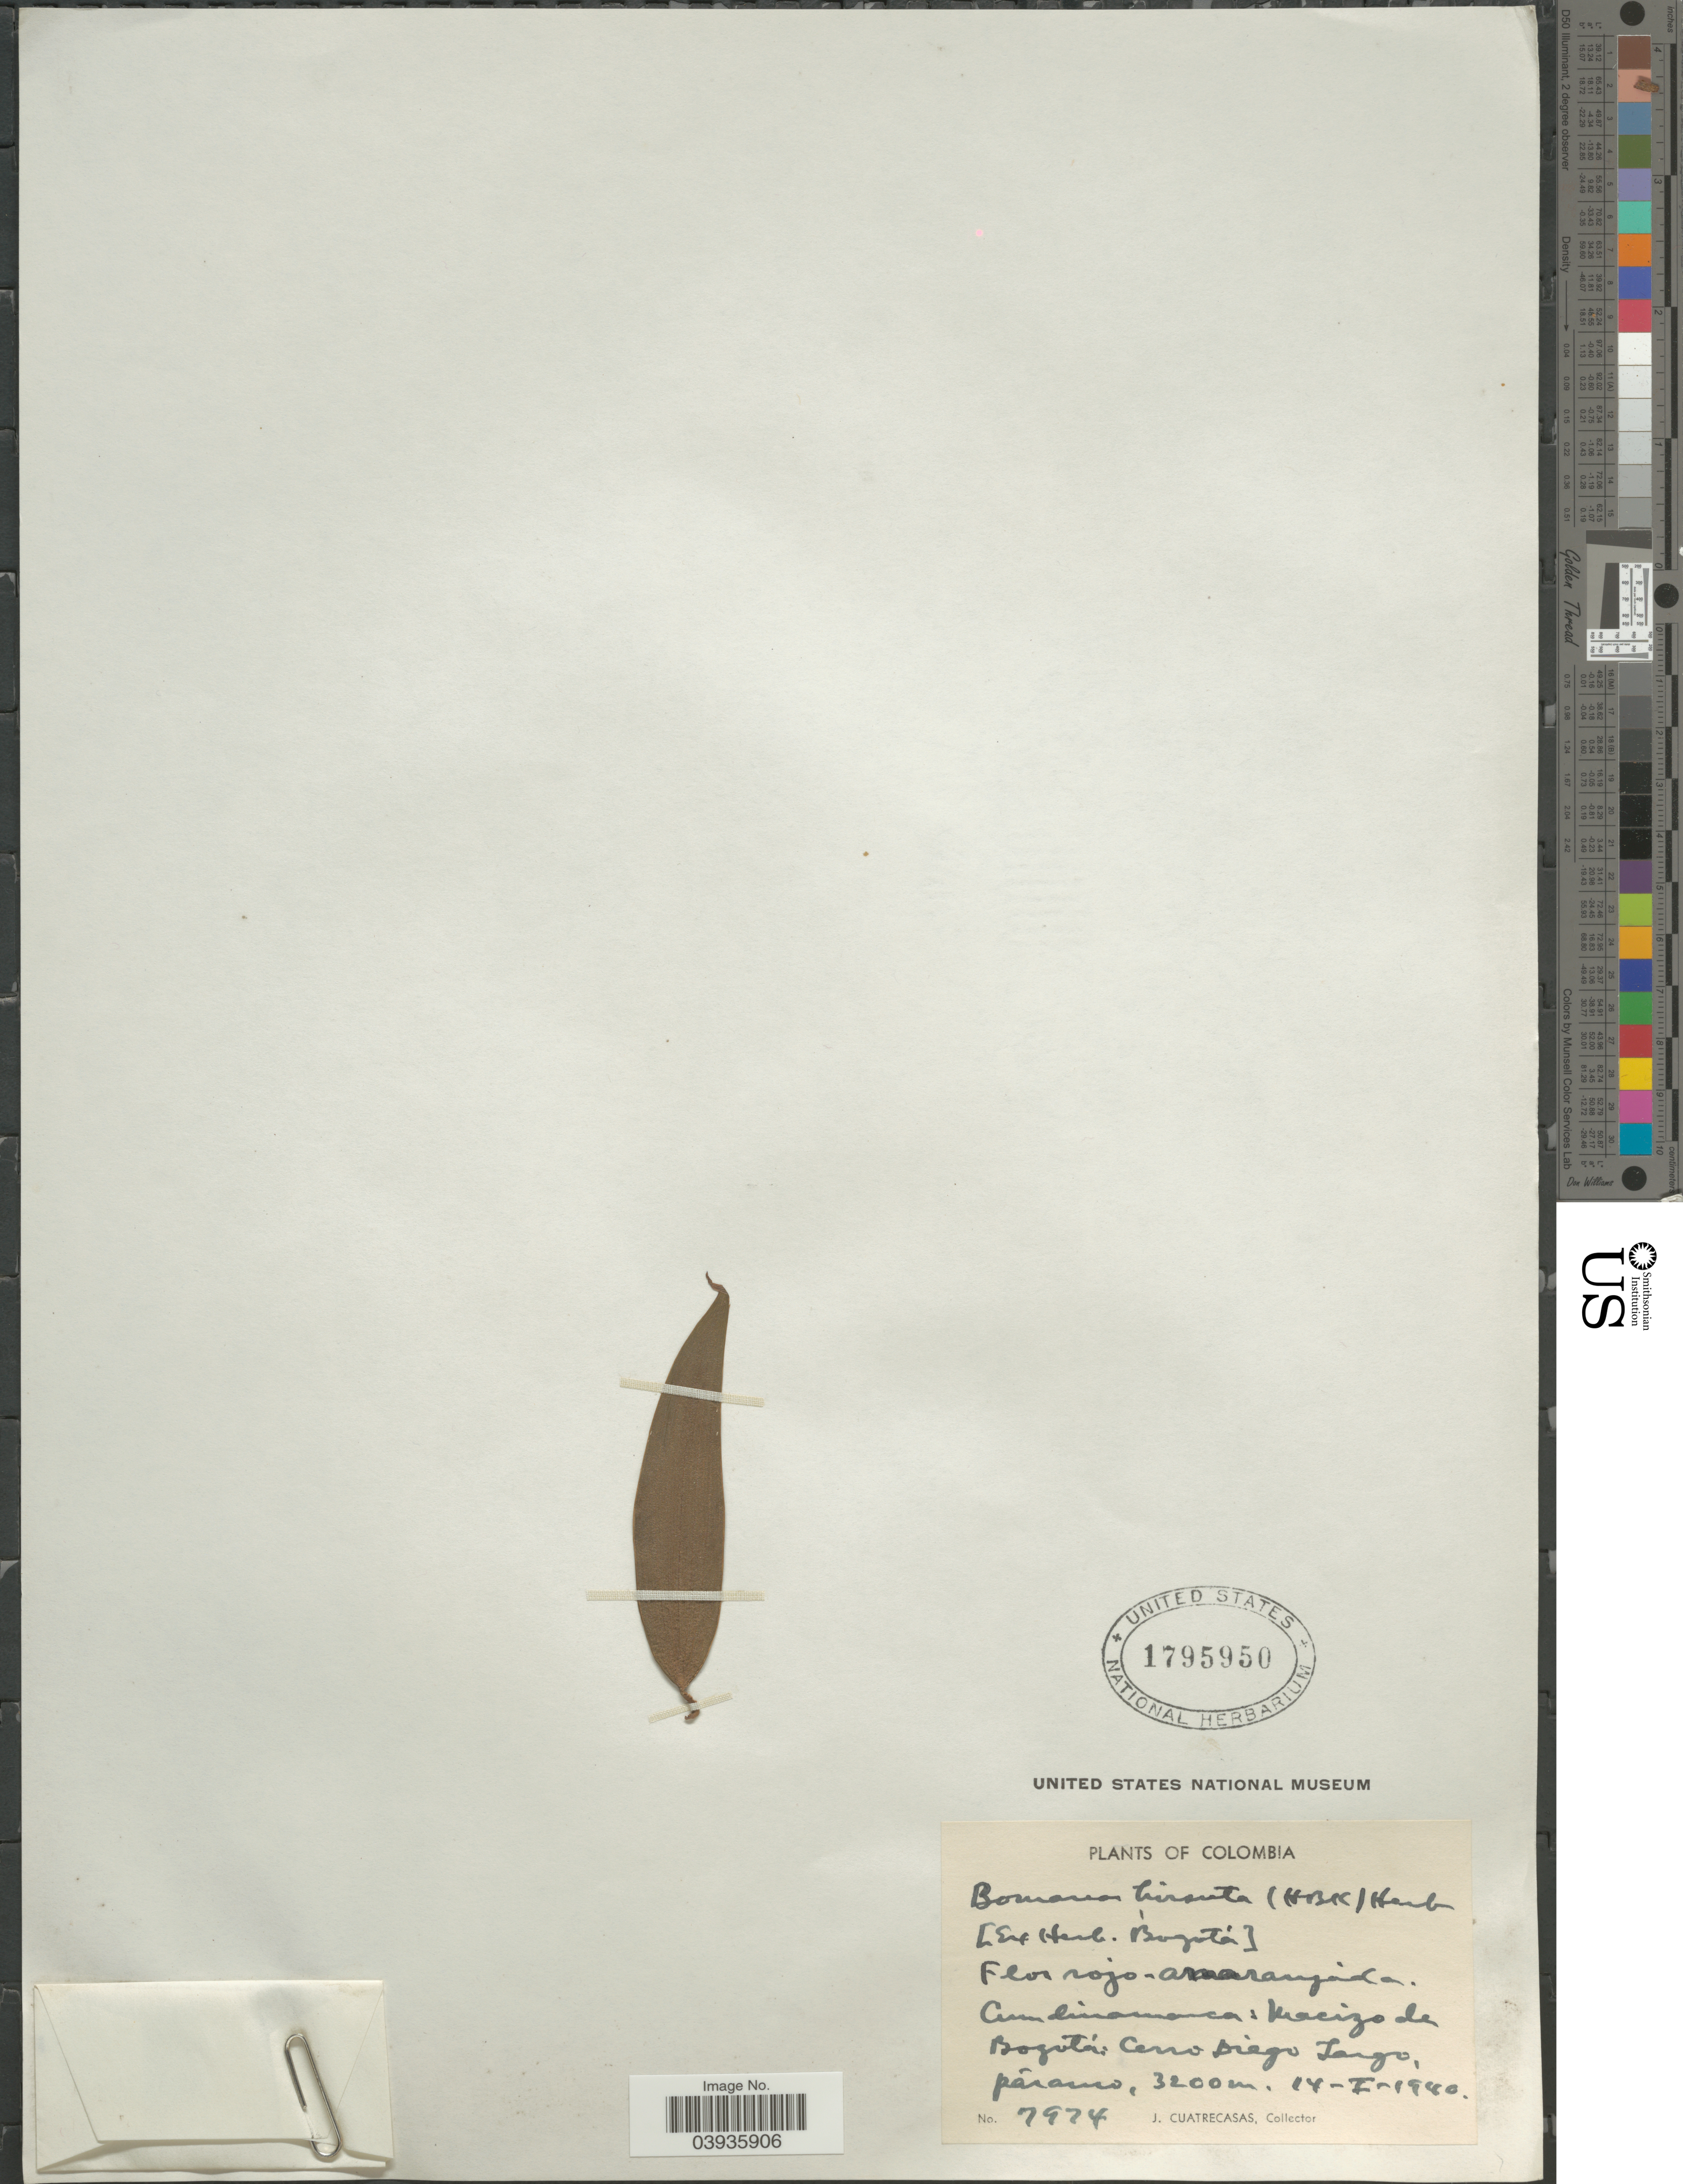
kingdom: Plantae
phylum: Tracheophyta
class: Liliopsida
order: Liliales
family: Alstroemeriaceae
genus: Bomarea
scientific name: Bomarea hirsuta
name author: (Kunth) Herb.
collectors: J. Cuatrecasas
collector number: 7974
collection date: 1940-01-14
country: Colombia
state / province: Cundinamarca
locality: Macizo de Bogotá: Cerro Diego Largo.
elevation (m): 3200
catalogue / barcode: US 1795950